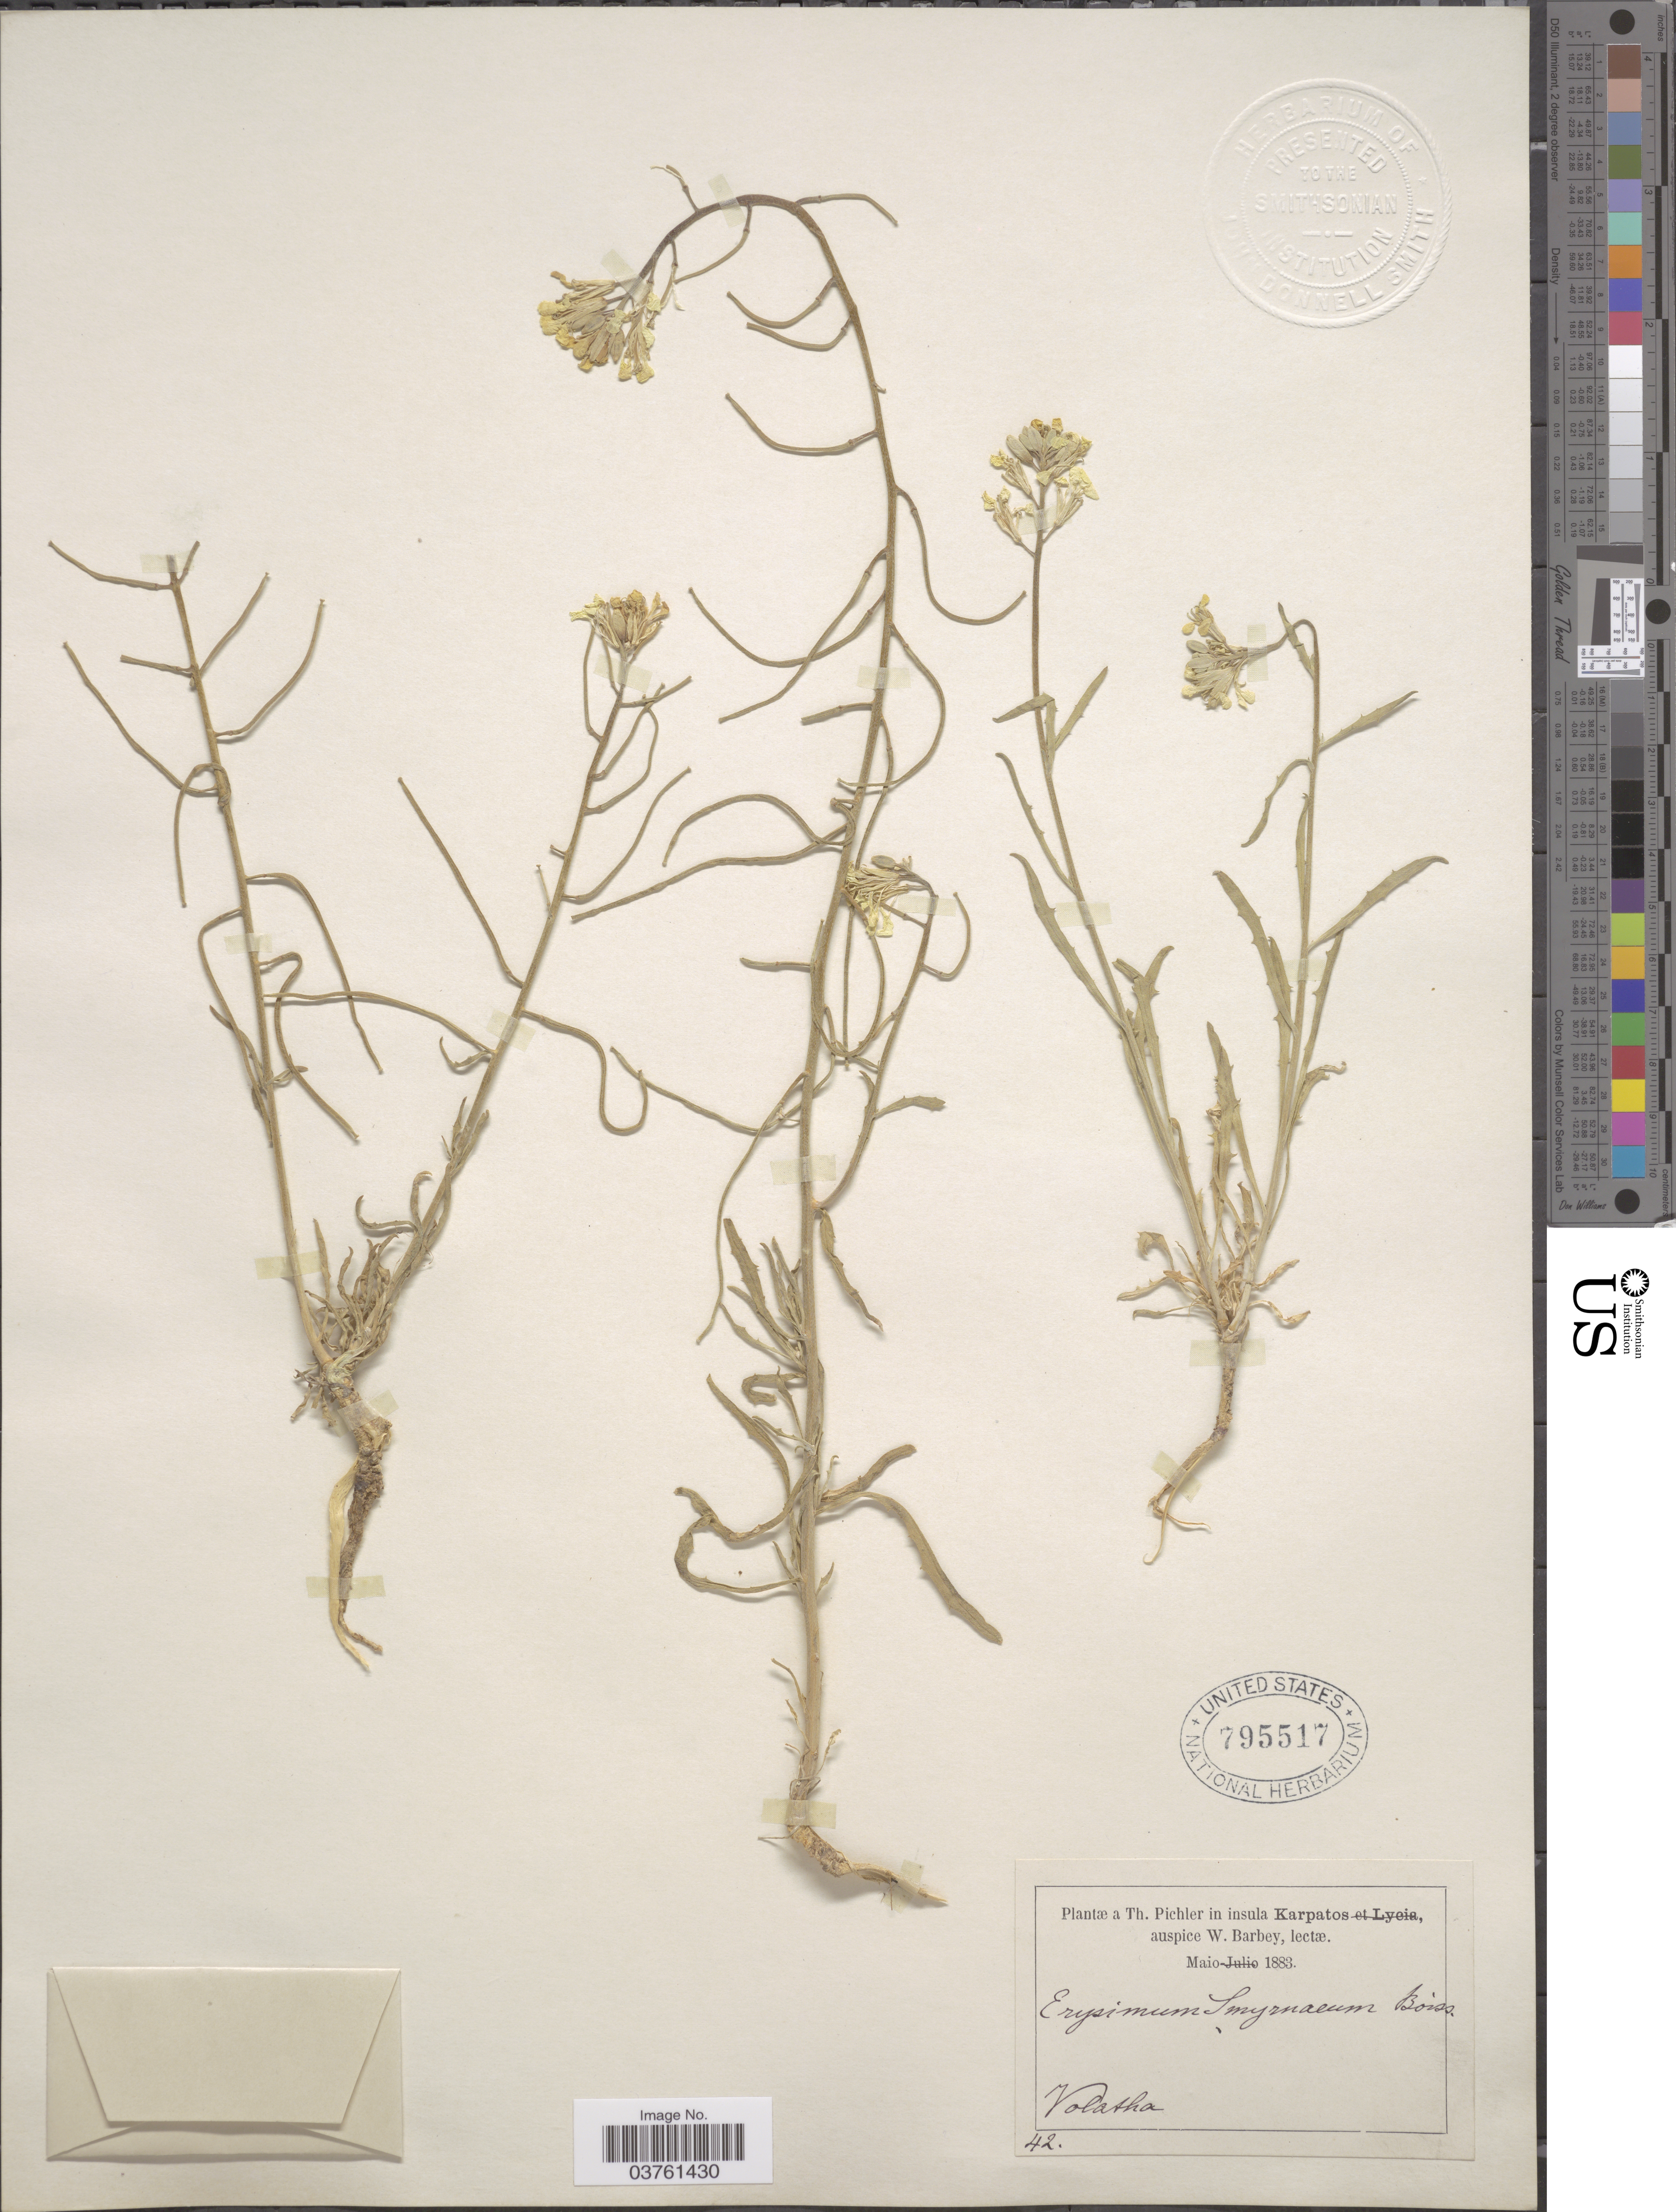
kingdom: Plantae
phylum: Tracheophyta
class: Magnoliopsida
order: Brassicales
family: Brassicaceae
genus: Erysimum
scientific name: Erysimum smyrnaeum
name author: Boiss. & Balansa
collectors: T. Pichler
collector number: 42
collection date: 1883-05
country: Greece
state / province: South Aegean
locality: In insula Karpatos. Volatha.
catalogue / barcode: US 795517